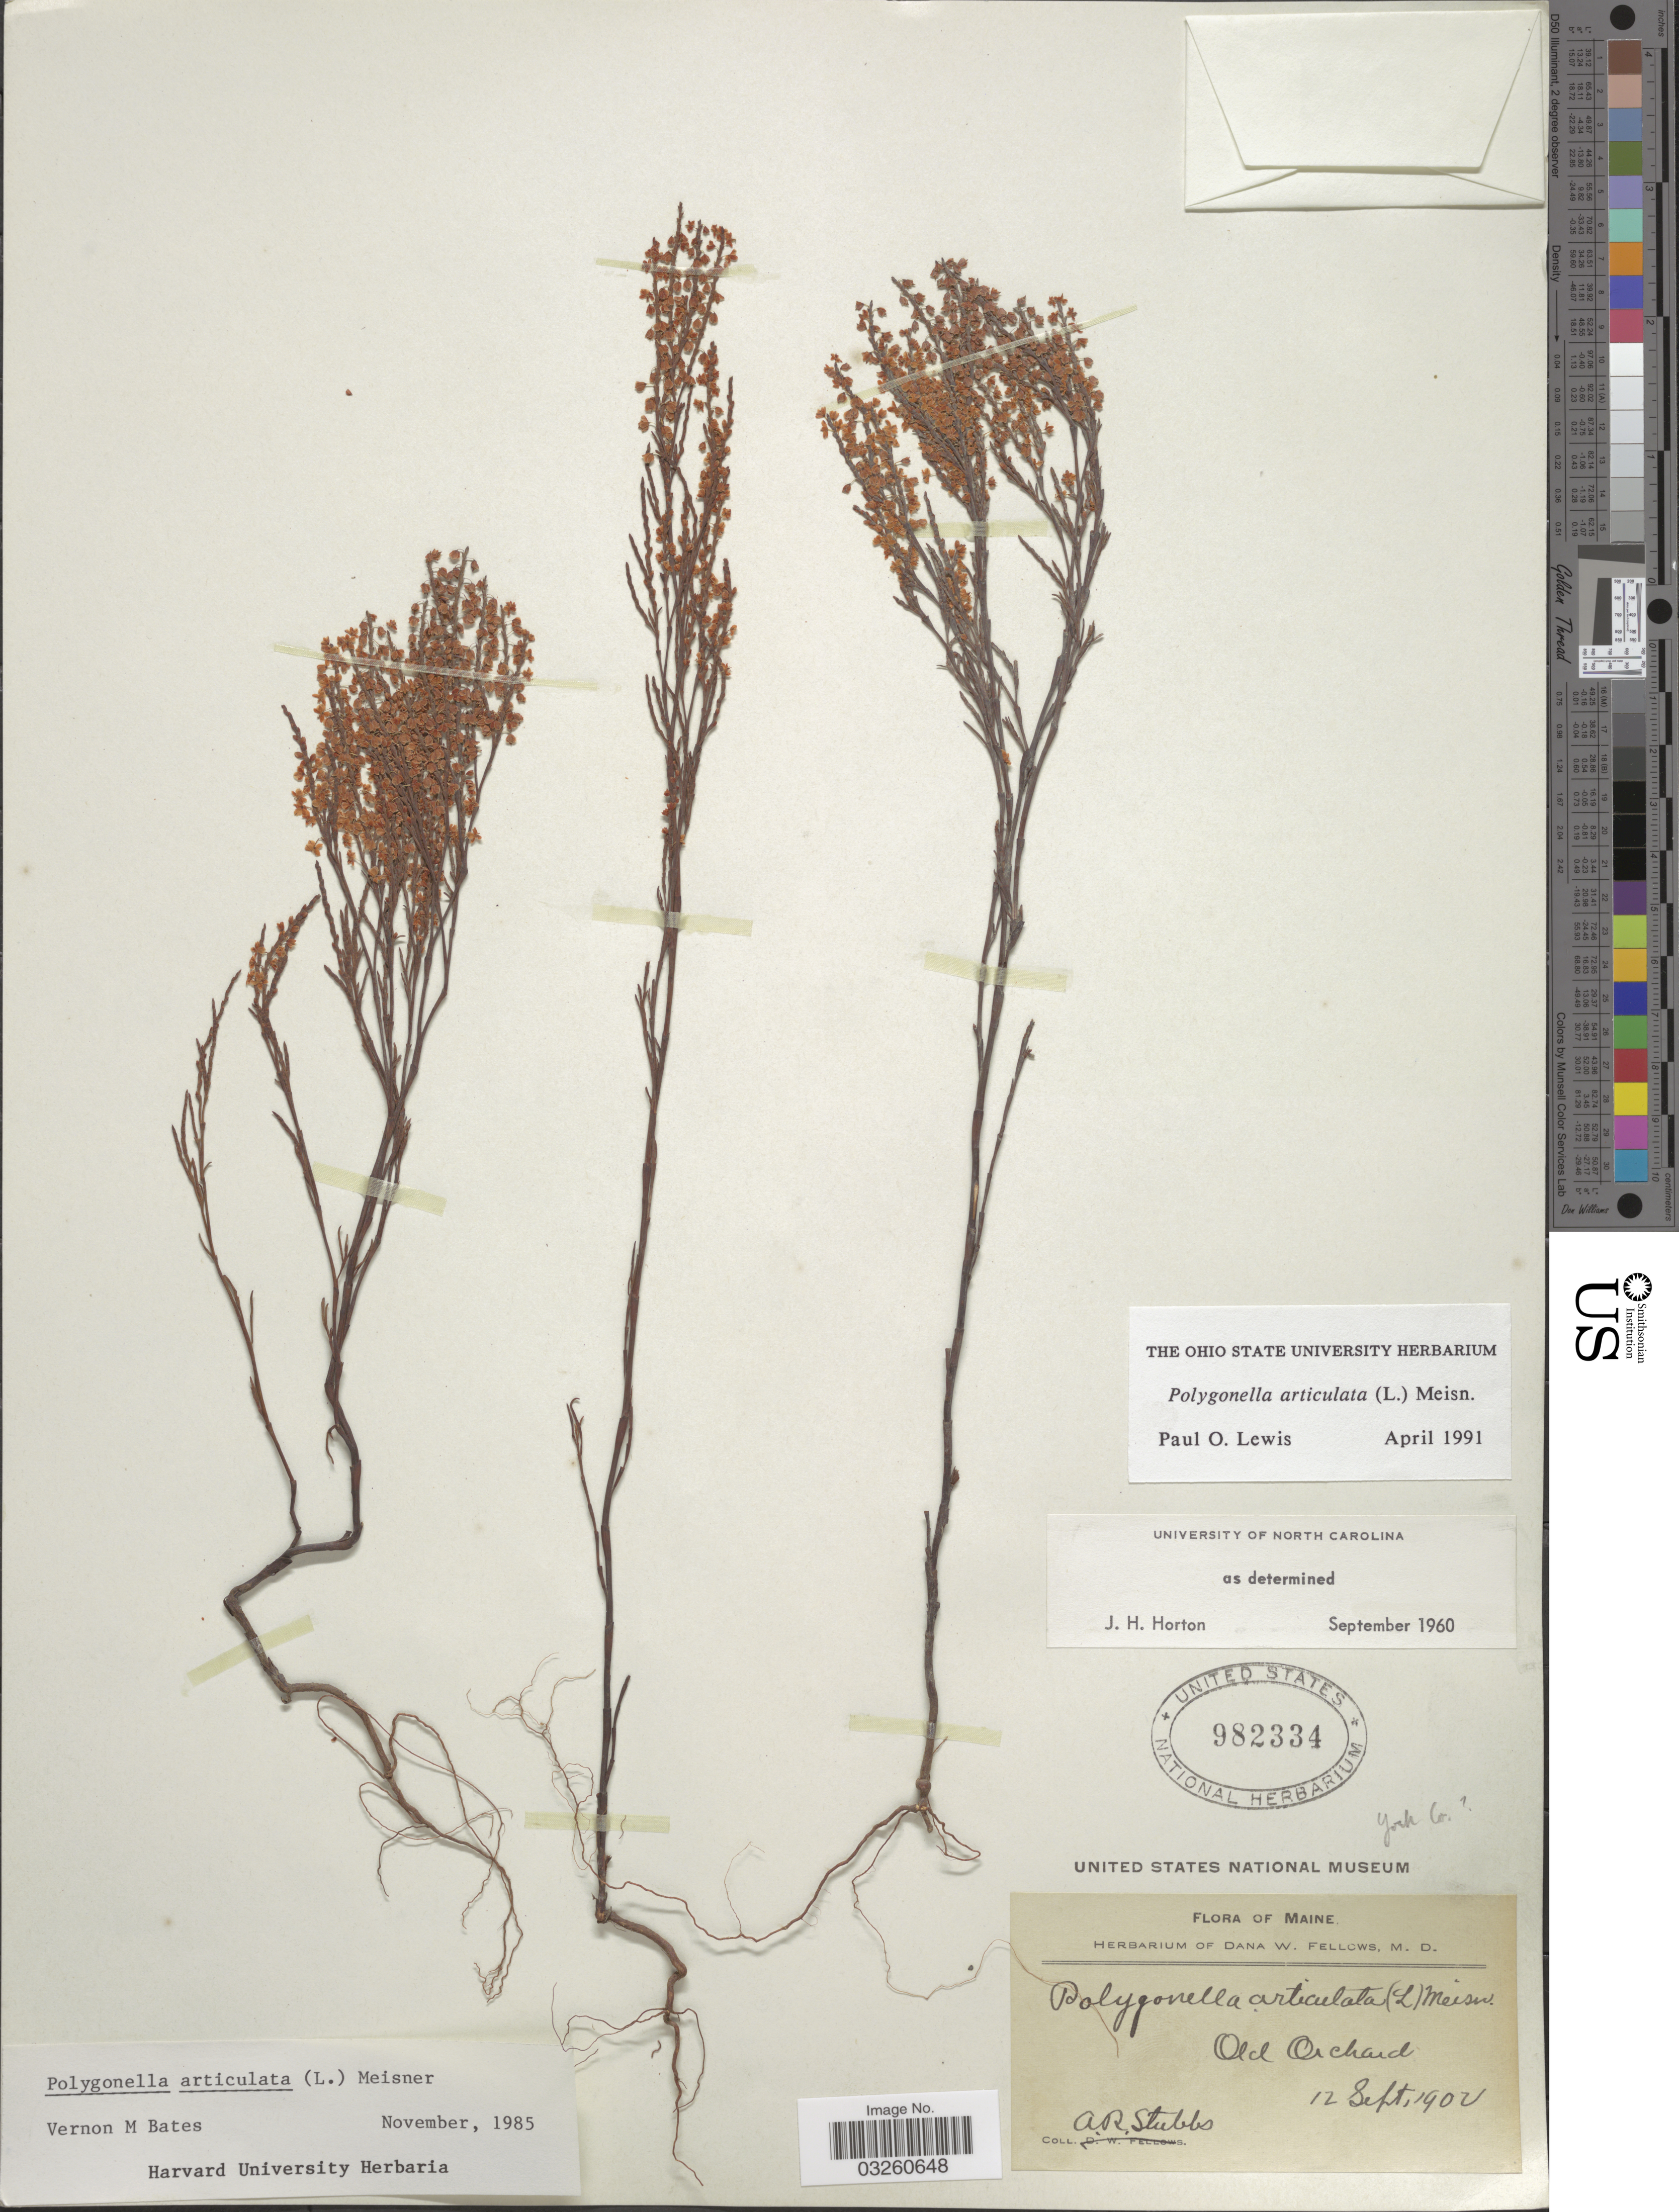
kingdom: Plantae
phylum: Tracheophyta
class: Magnoliopsida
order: Caryophyllales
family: Polygonaceae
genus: Polygonella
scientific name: Polygonella articulata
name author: (L.) Meisn.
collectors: A. Stubbs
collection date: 1902-09-12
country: United States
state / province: Maine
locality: Old Orchard. York Co. [unsure placement]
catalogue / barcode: US 982334